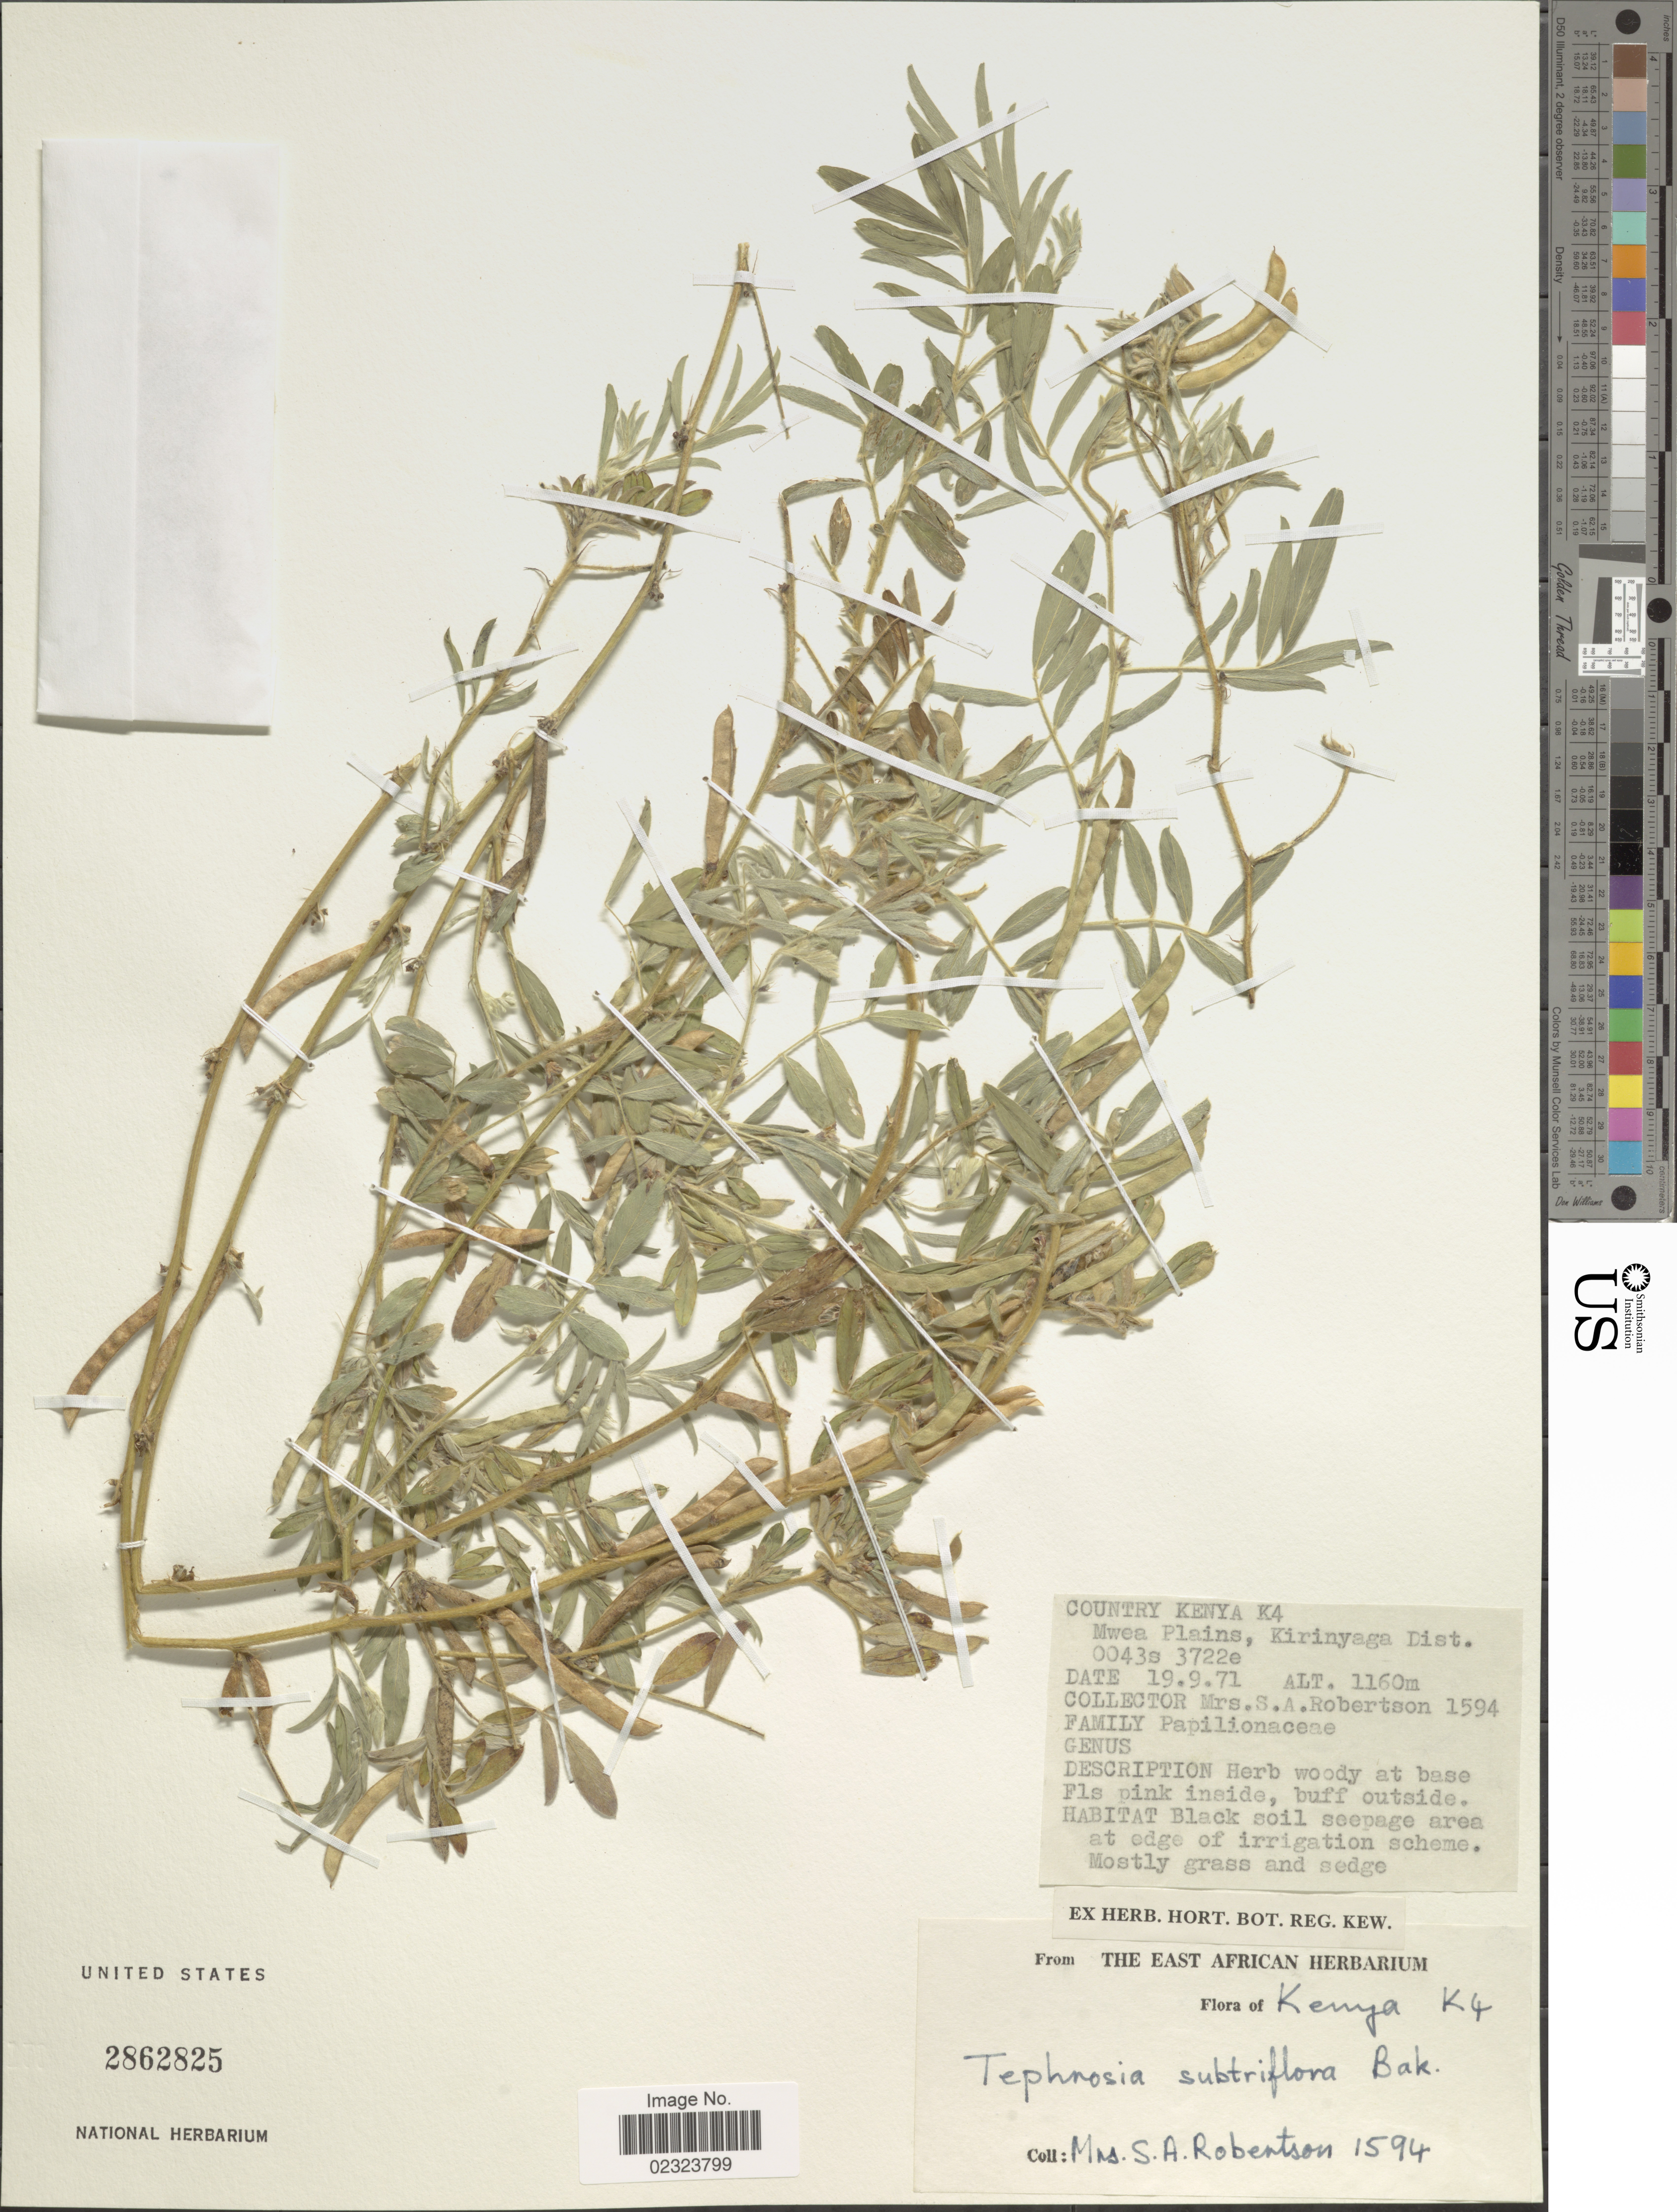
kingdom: Plantae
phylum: Tracheophyta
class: Magnoliopsida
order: Fabales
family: Fabaceae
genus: Tephrosia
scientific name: Tephrosia subtriflora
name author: Baker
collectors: S. Robertson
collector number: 1594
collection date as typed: Transcribed d/m/y: 19/9/71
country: Kenya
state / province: Kirinyaga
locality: K4, Mwea Plains, Kirinyaga Dist.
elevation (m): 1160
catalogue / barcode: US 2862825